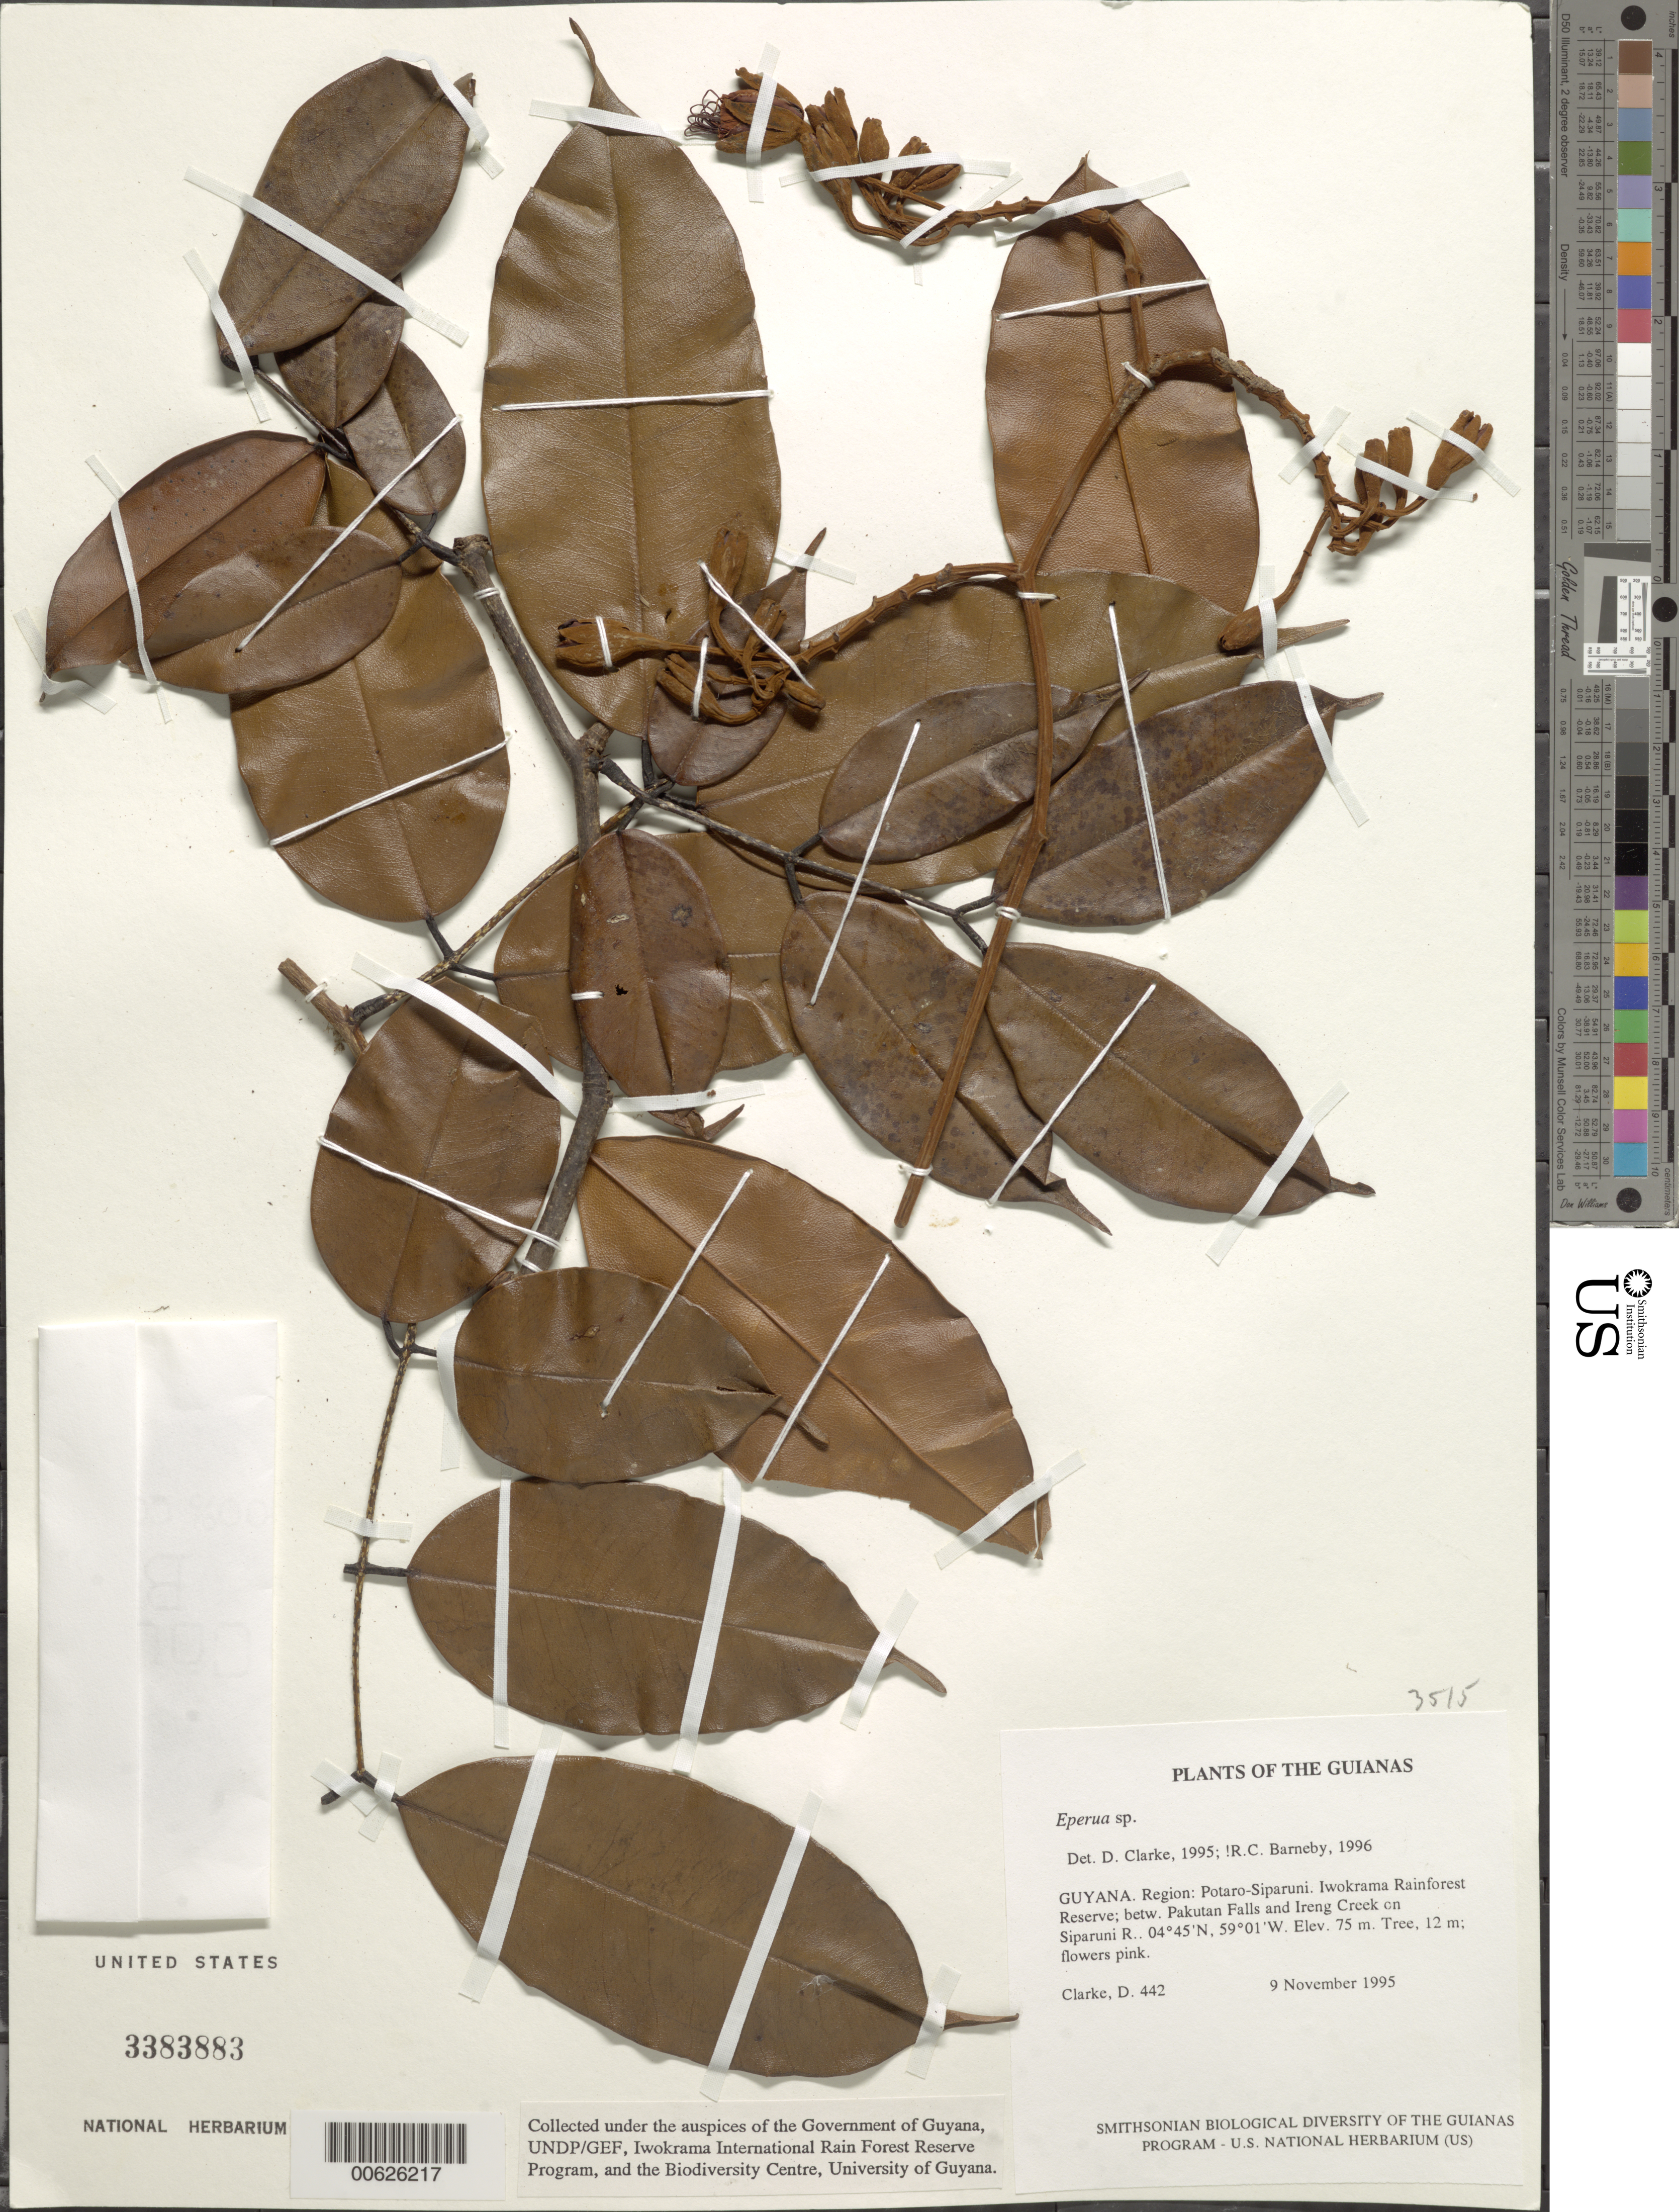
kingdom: Plantae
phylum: Tracheophyta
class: Magnoliopsida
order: Fabales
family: Fabaceae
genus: Eperua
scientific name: Eperua rubiginosa var. rubiginosa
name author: Miq.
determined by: Fortes, E. A.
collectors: H. D. Clarke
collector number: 442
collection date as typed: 9 November 1995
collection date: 1995-11-09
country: Guyana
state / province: Potaro-Siparuni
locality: Iwokrama Rainforest Reserve; betw. Pakutau Falls and Ireng Creek on Siparuni R.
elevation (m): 75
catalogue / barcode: US 3383883